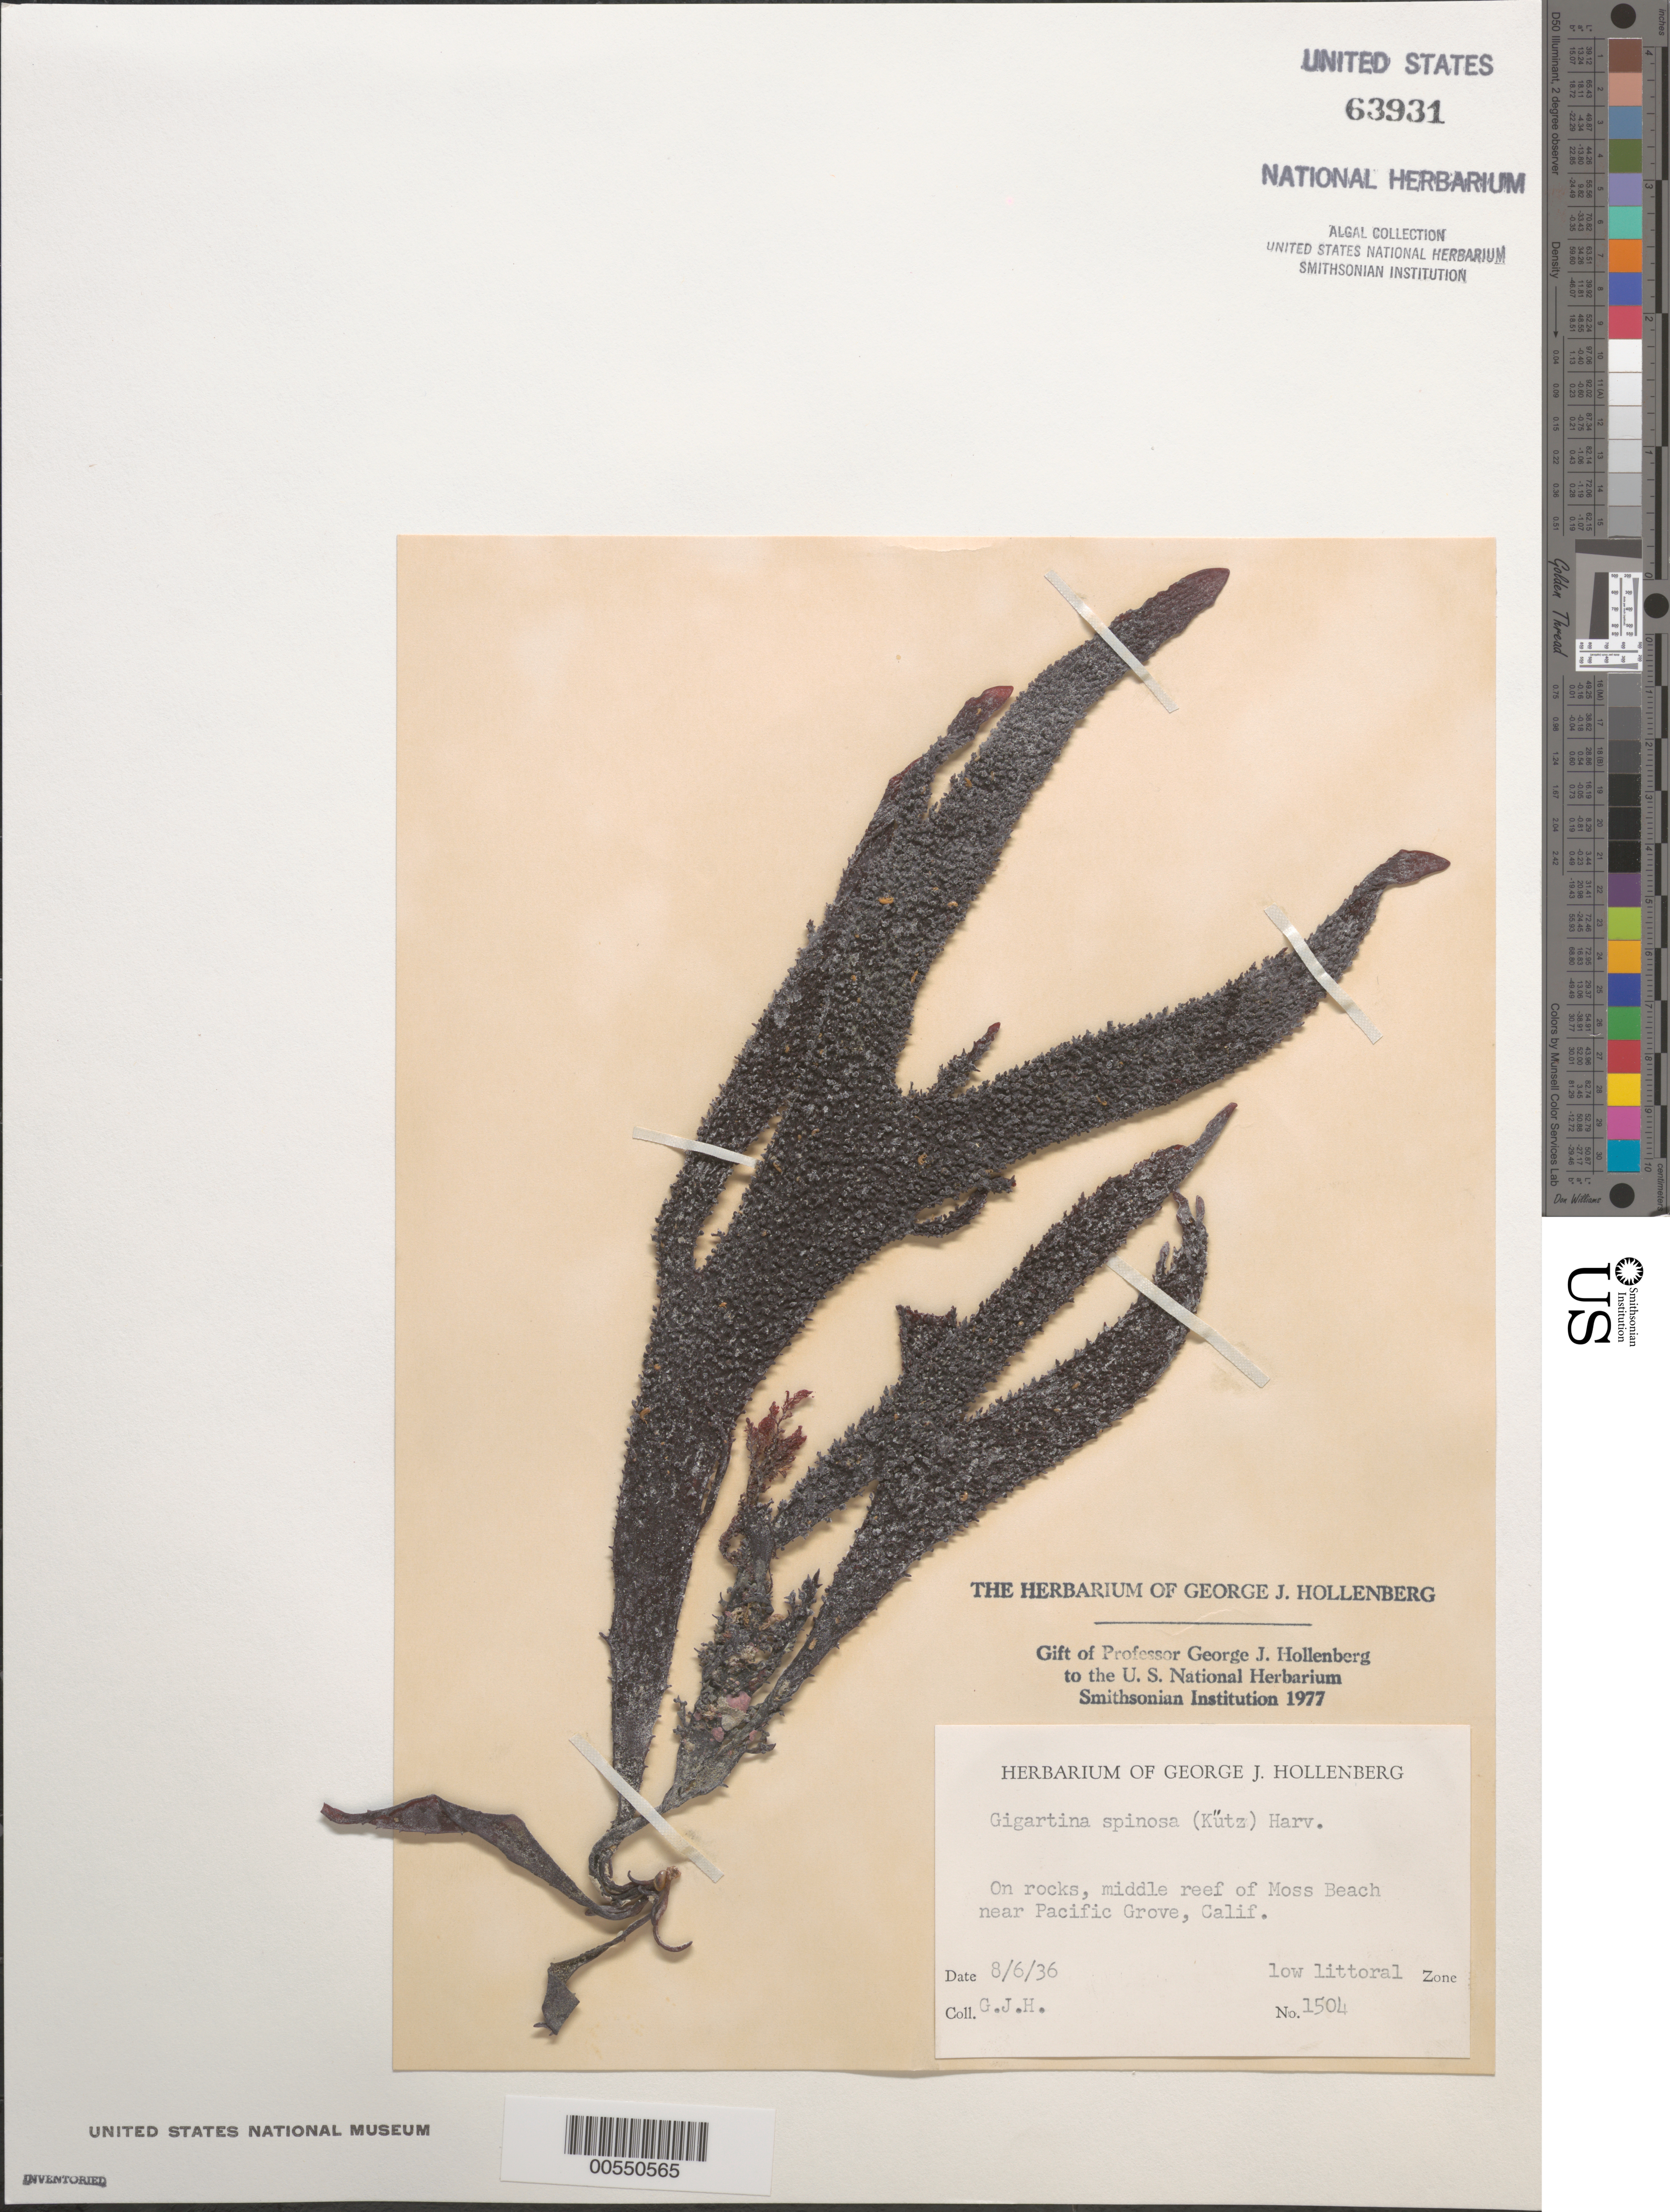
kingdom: Plantae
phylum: Rhodophyta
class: Florideophyceae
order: Gigartinales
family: Gigartinaceae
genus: Chondracanthus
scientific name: Chondracanthus spinosus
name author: (Kütz.) Guiry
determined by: Algae name updating Project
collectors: G. Hollenberg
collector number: GJH 1504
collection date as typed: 06 Aug 1936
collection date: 1936-08-06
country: United States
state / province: California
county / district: Monterey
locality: Middle reef of Moss Beach, near Pacific Grove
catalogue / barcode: US 63931